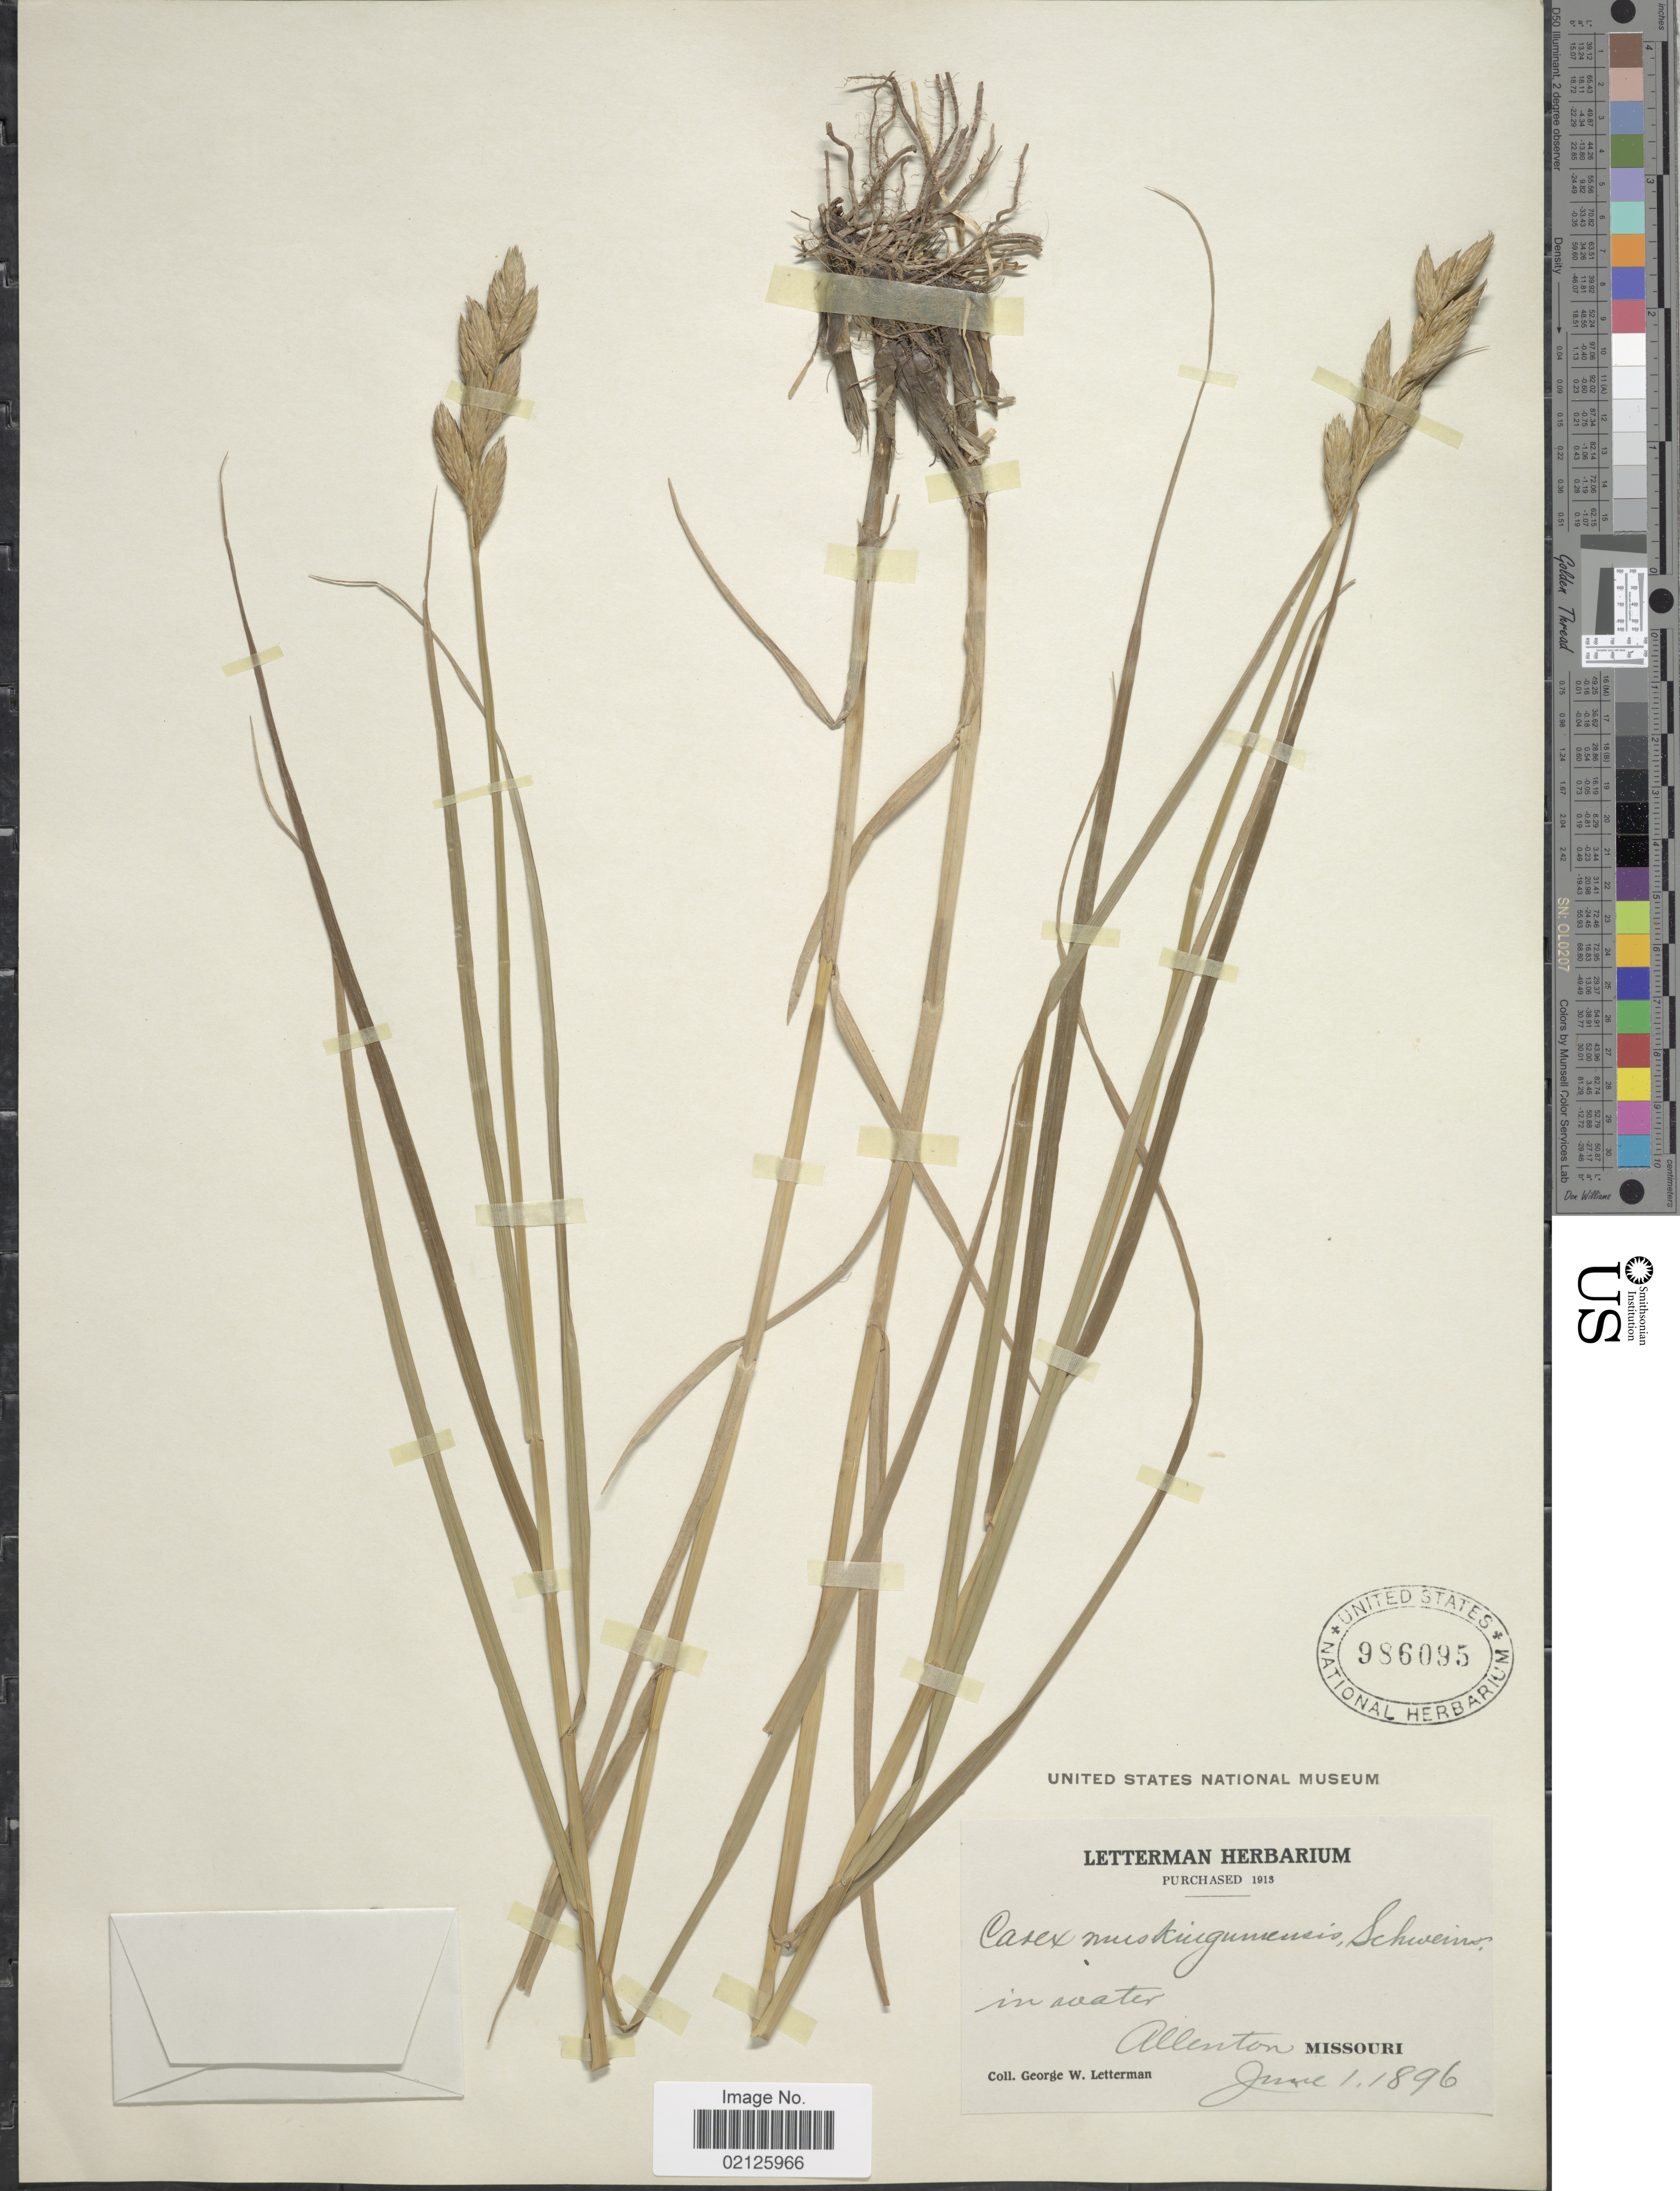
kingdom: Plantae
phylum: Tracheophyta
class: Liliopsida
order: Poales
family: Cyperaceae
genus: Carex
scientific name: Carex muskingumensis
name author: Schwein.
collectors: G. W. Letterman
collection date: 1896-06-01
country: United States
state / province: Missouri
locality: In water, Allenton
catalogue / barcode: US 986095